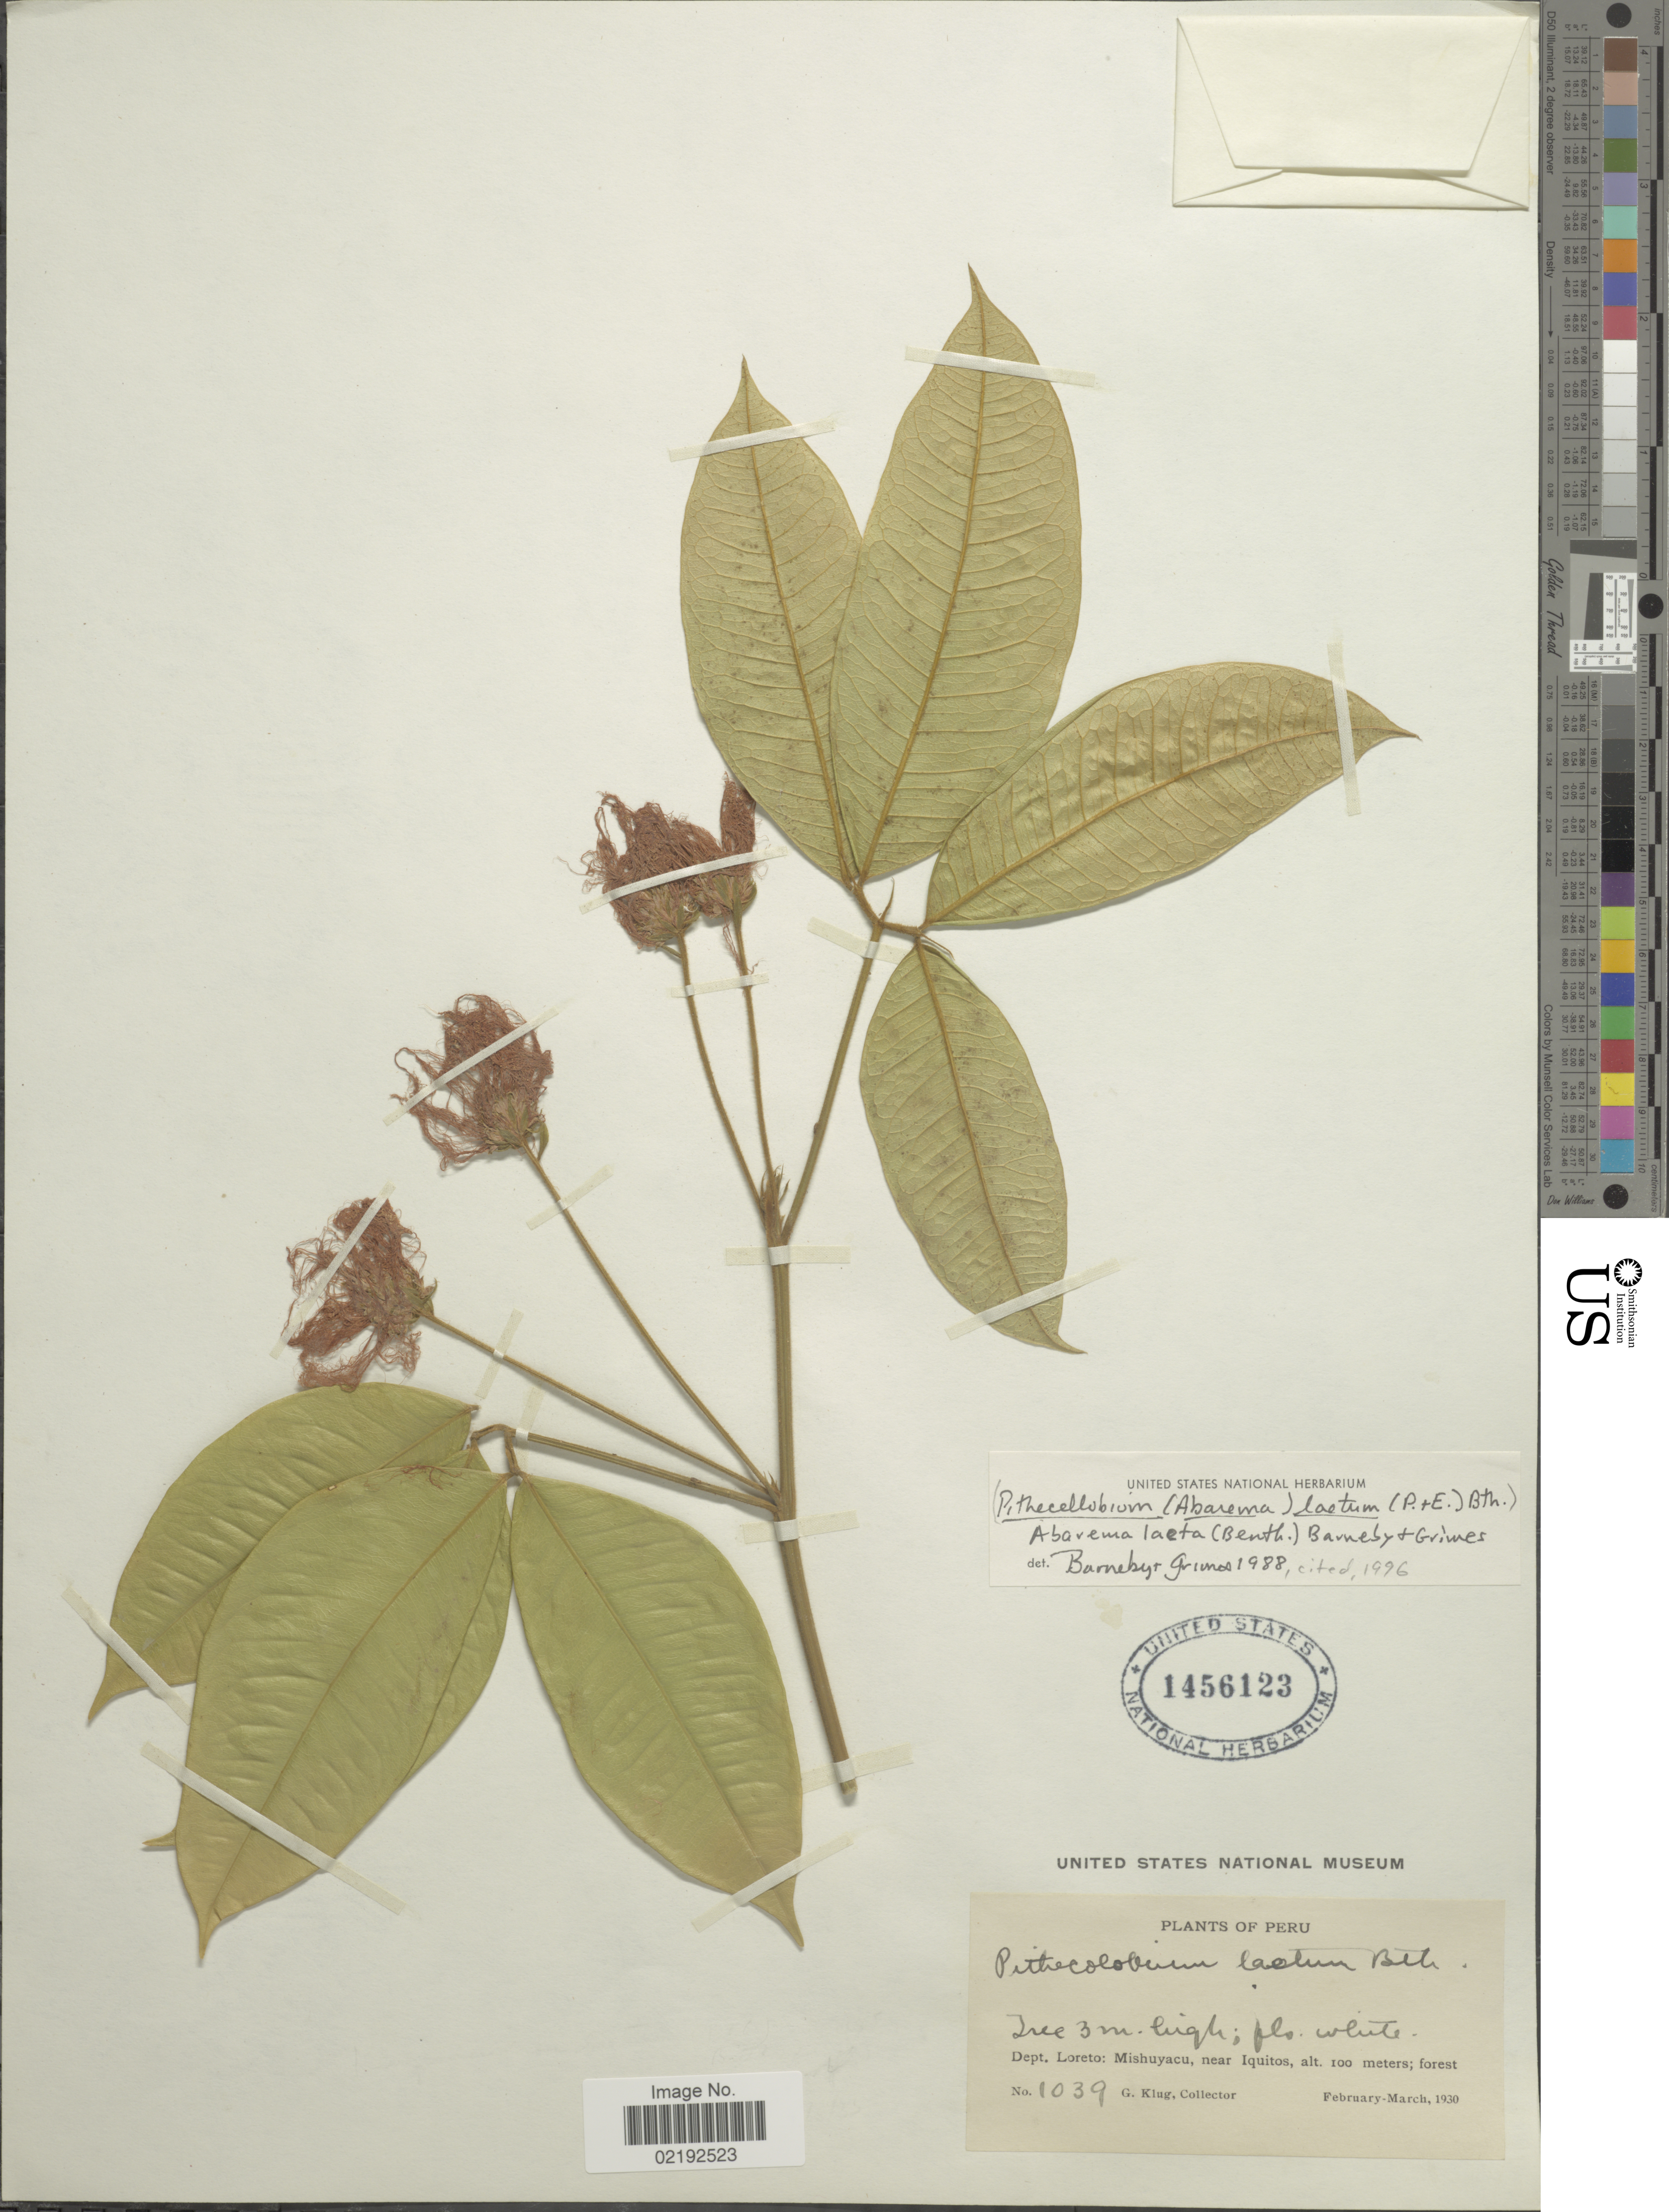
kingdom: Plantae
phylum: Tracheophyta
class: Magnoliopsida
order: Fabales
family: Fabaceae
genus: Abarema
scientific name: Abarema laeta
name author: (Benth.) Barneby & J.W. Grimes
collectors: G. Klug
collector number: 1039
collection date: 1930-02/1930-03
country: Peru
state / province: Loreto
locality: Mishuyacu, near Iquitos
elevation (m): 100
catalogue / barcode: US 1456123